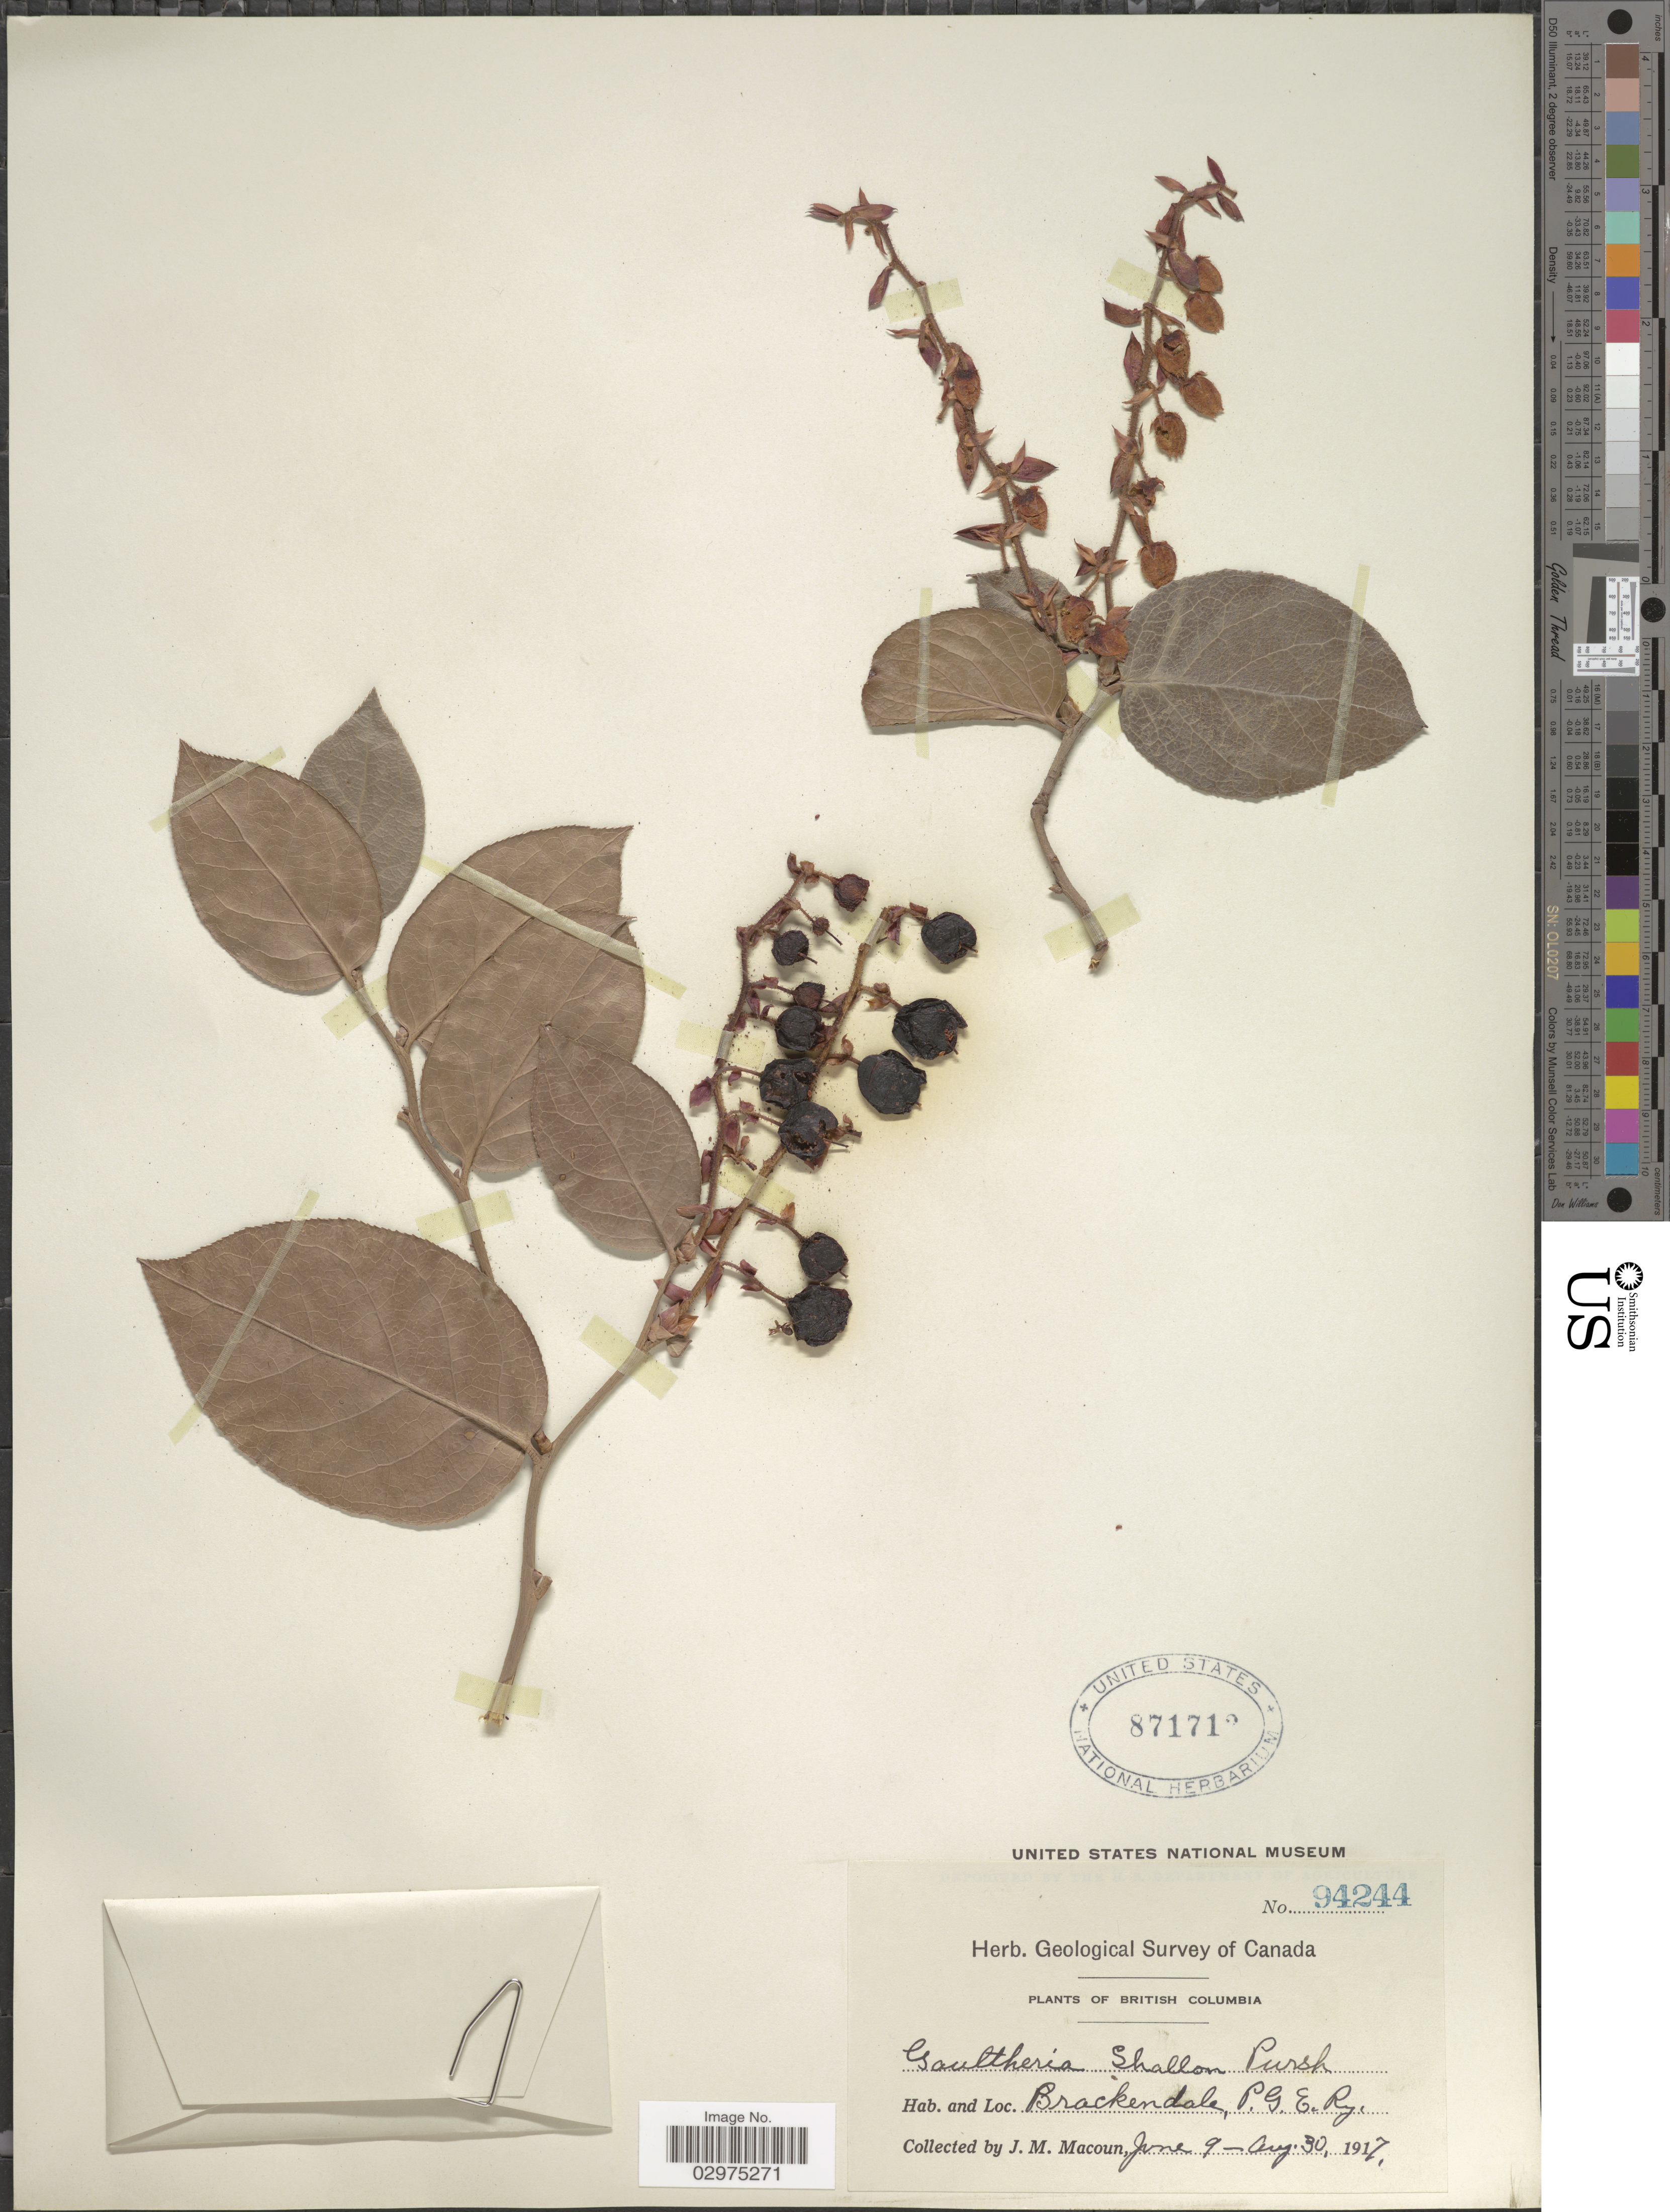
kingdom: Plantae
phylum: Tracheophyta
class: Magnoliopsida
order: Ericales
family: Ericaceae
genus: Gaultheria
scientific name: Gaultheria shallon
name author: Pursh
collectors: J. M. Macoun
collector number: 94244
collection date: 1917-06-09/1917-08-30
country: Canada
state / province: British Columbia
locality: Brackendale, P. G. E. Ry.